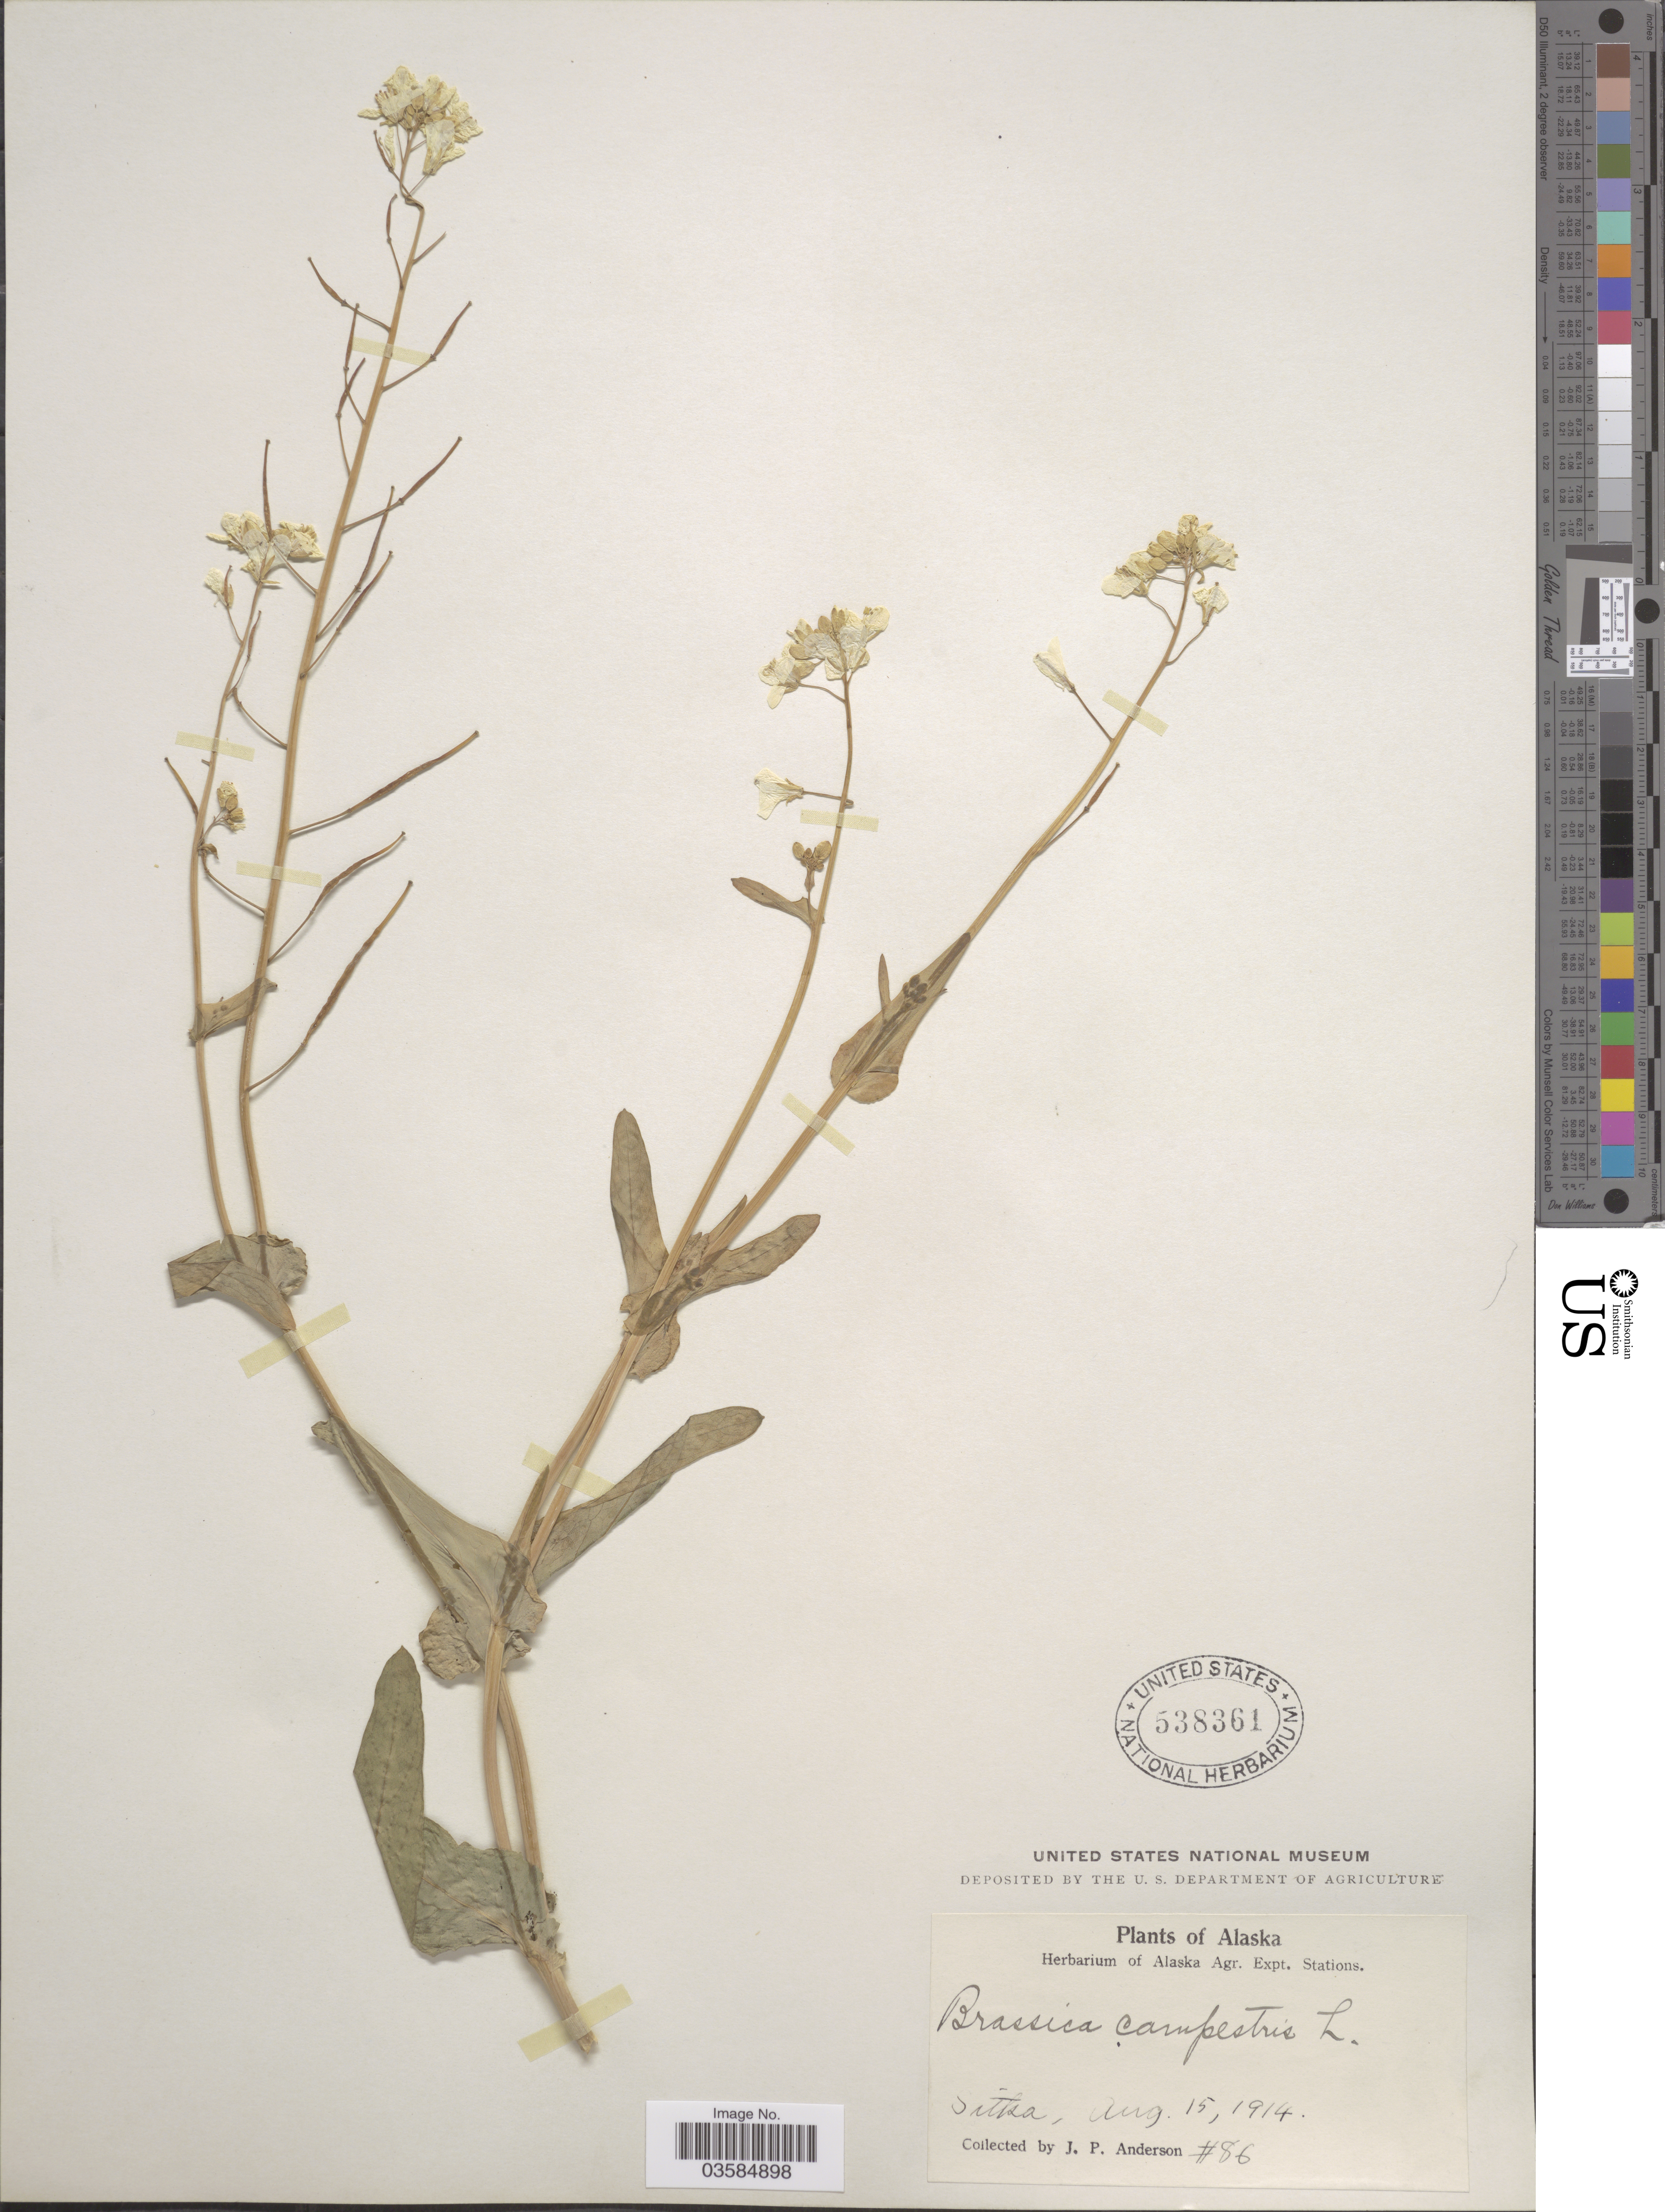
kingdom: Plantae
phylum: Tracheophyta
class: Magnoliopsida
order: Brassicales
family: Brassicaceae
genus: Brassica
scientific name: Brassica campestris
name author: L.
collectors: J. P. Anderson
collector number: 86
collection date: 1914-08-15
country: United States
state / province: Alaska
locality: Sitka.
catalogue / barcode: US 538361